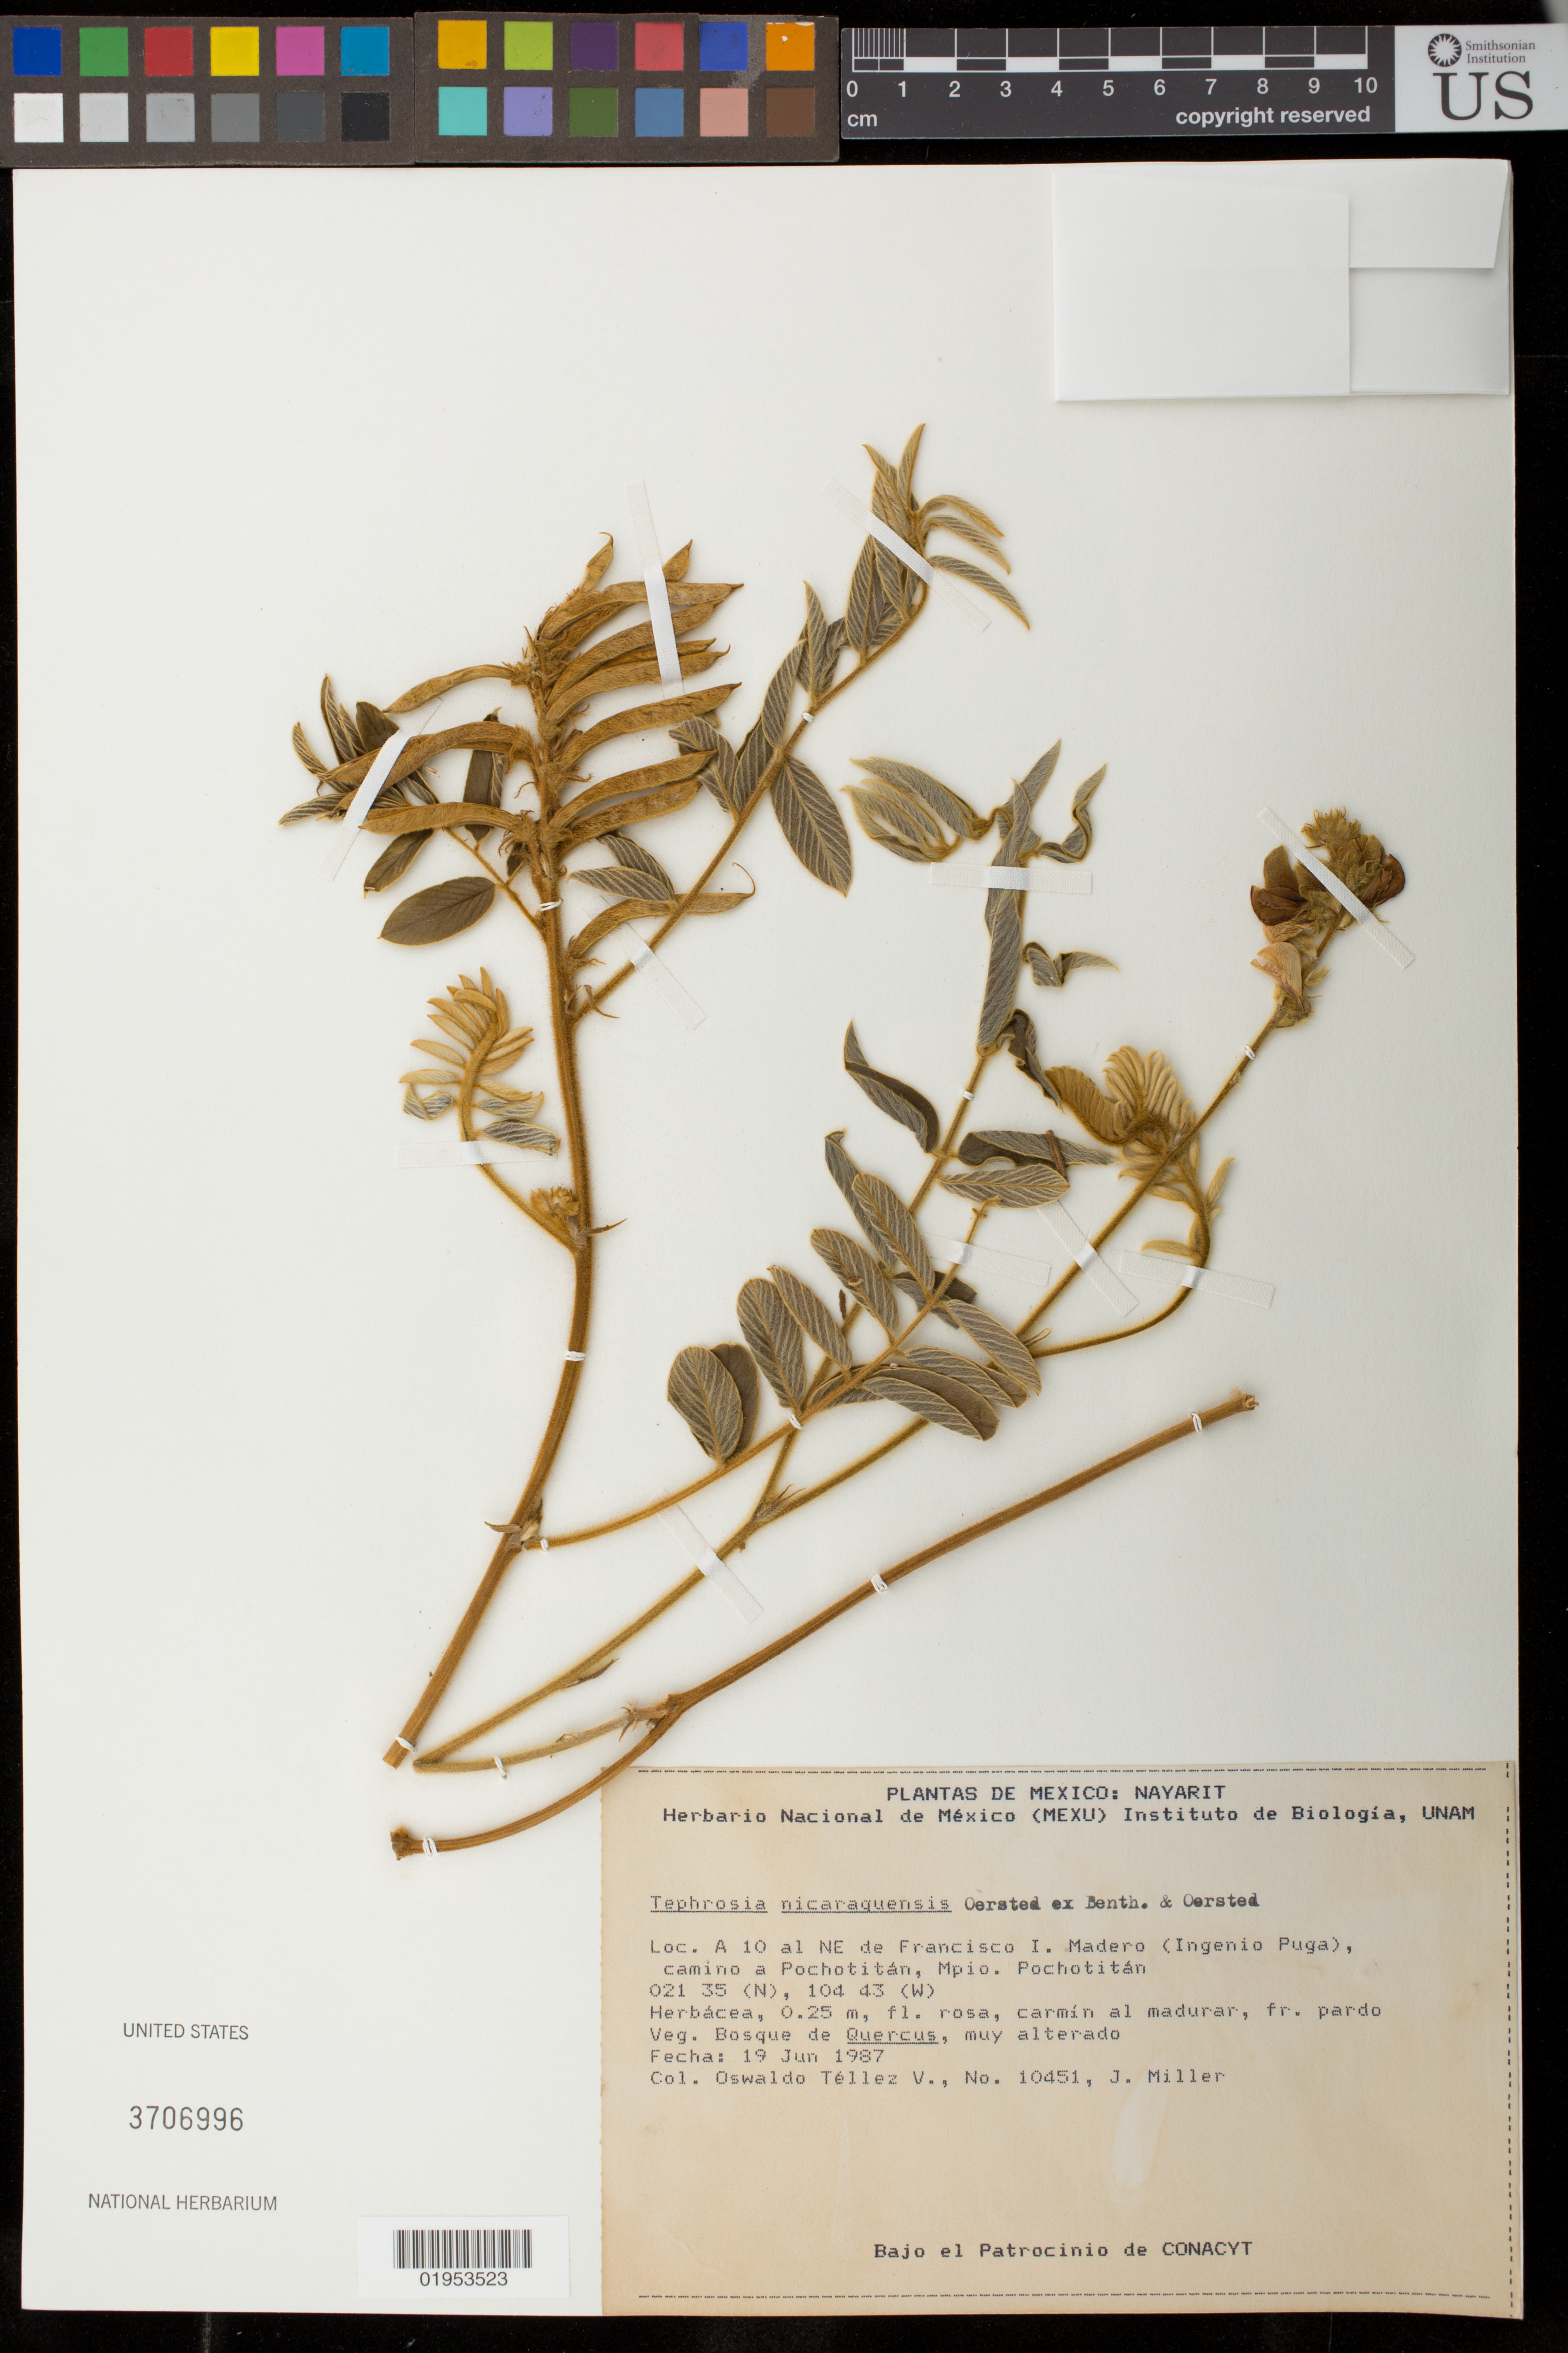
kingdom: Plantae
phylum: Tracheophyta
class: Magnoliopsida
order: Fabales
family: Fabaceae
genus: Tephrosia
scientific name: Tephrosia nicaraguensis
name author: Oerst.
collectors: O. Téllez V. & J. Miller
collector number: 10451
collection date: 1987-06-19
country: Mexico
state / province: Nayarit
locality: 10 km. al NE de Francisco I. Maduro (Ingenia Puga).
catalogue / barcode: US 3706996